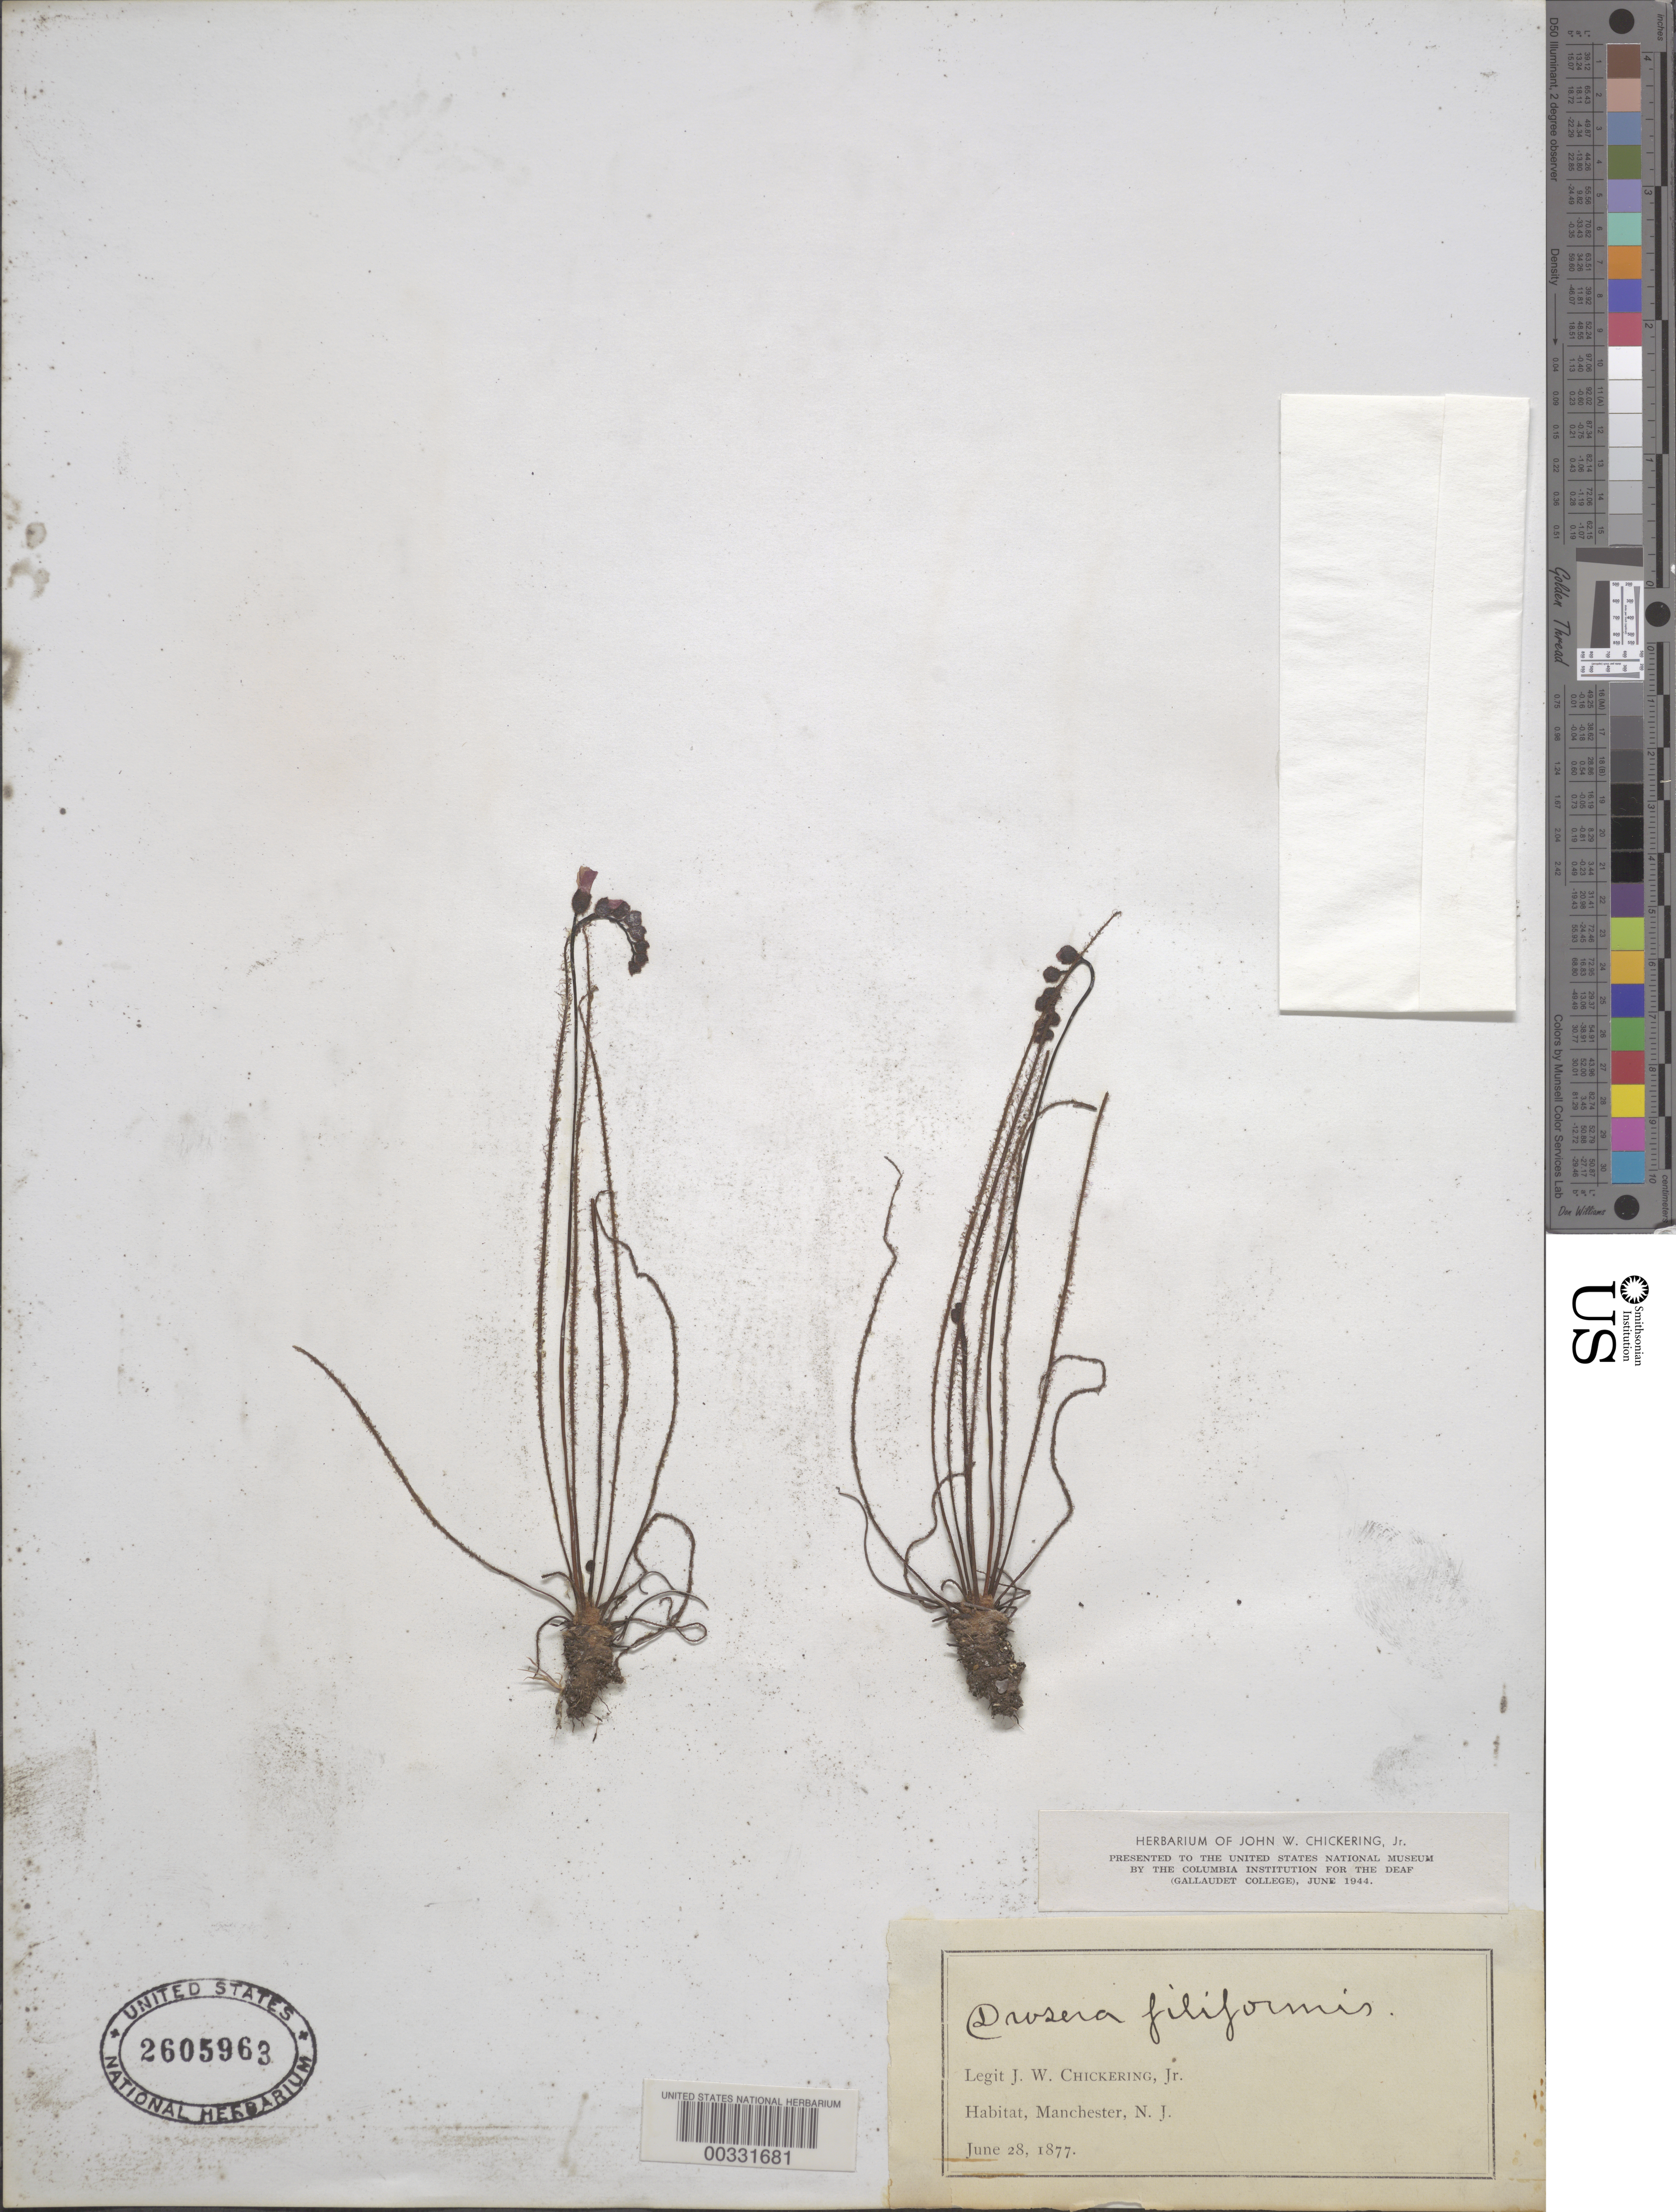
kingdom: Plantae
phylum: Tracheophyta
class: Magnoliopsida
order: Caryophyllales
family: Droseraceae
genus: Drosera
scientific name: Drosera filiformis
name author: Raf.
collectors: J. W. Chickering Jr.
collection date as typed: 28 Jun 1877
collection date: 1877-06-28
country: United States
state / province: New Jersey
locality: Manchester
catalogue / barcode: US 2605963